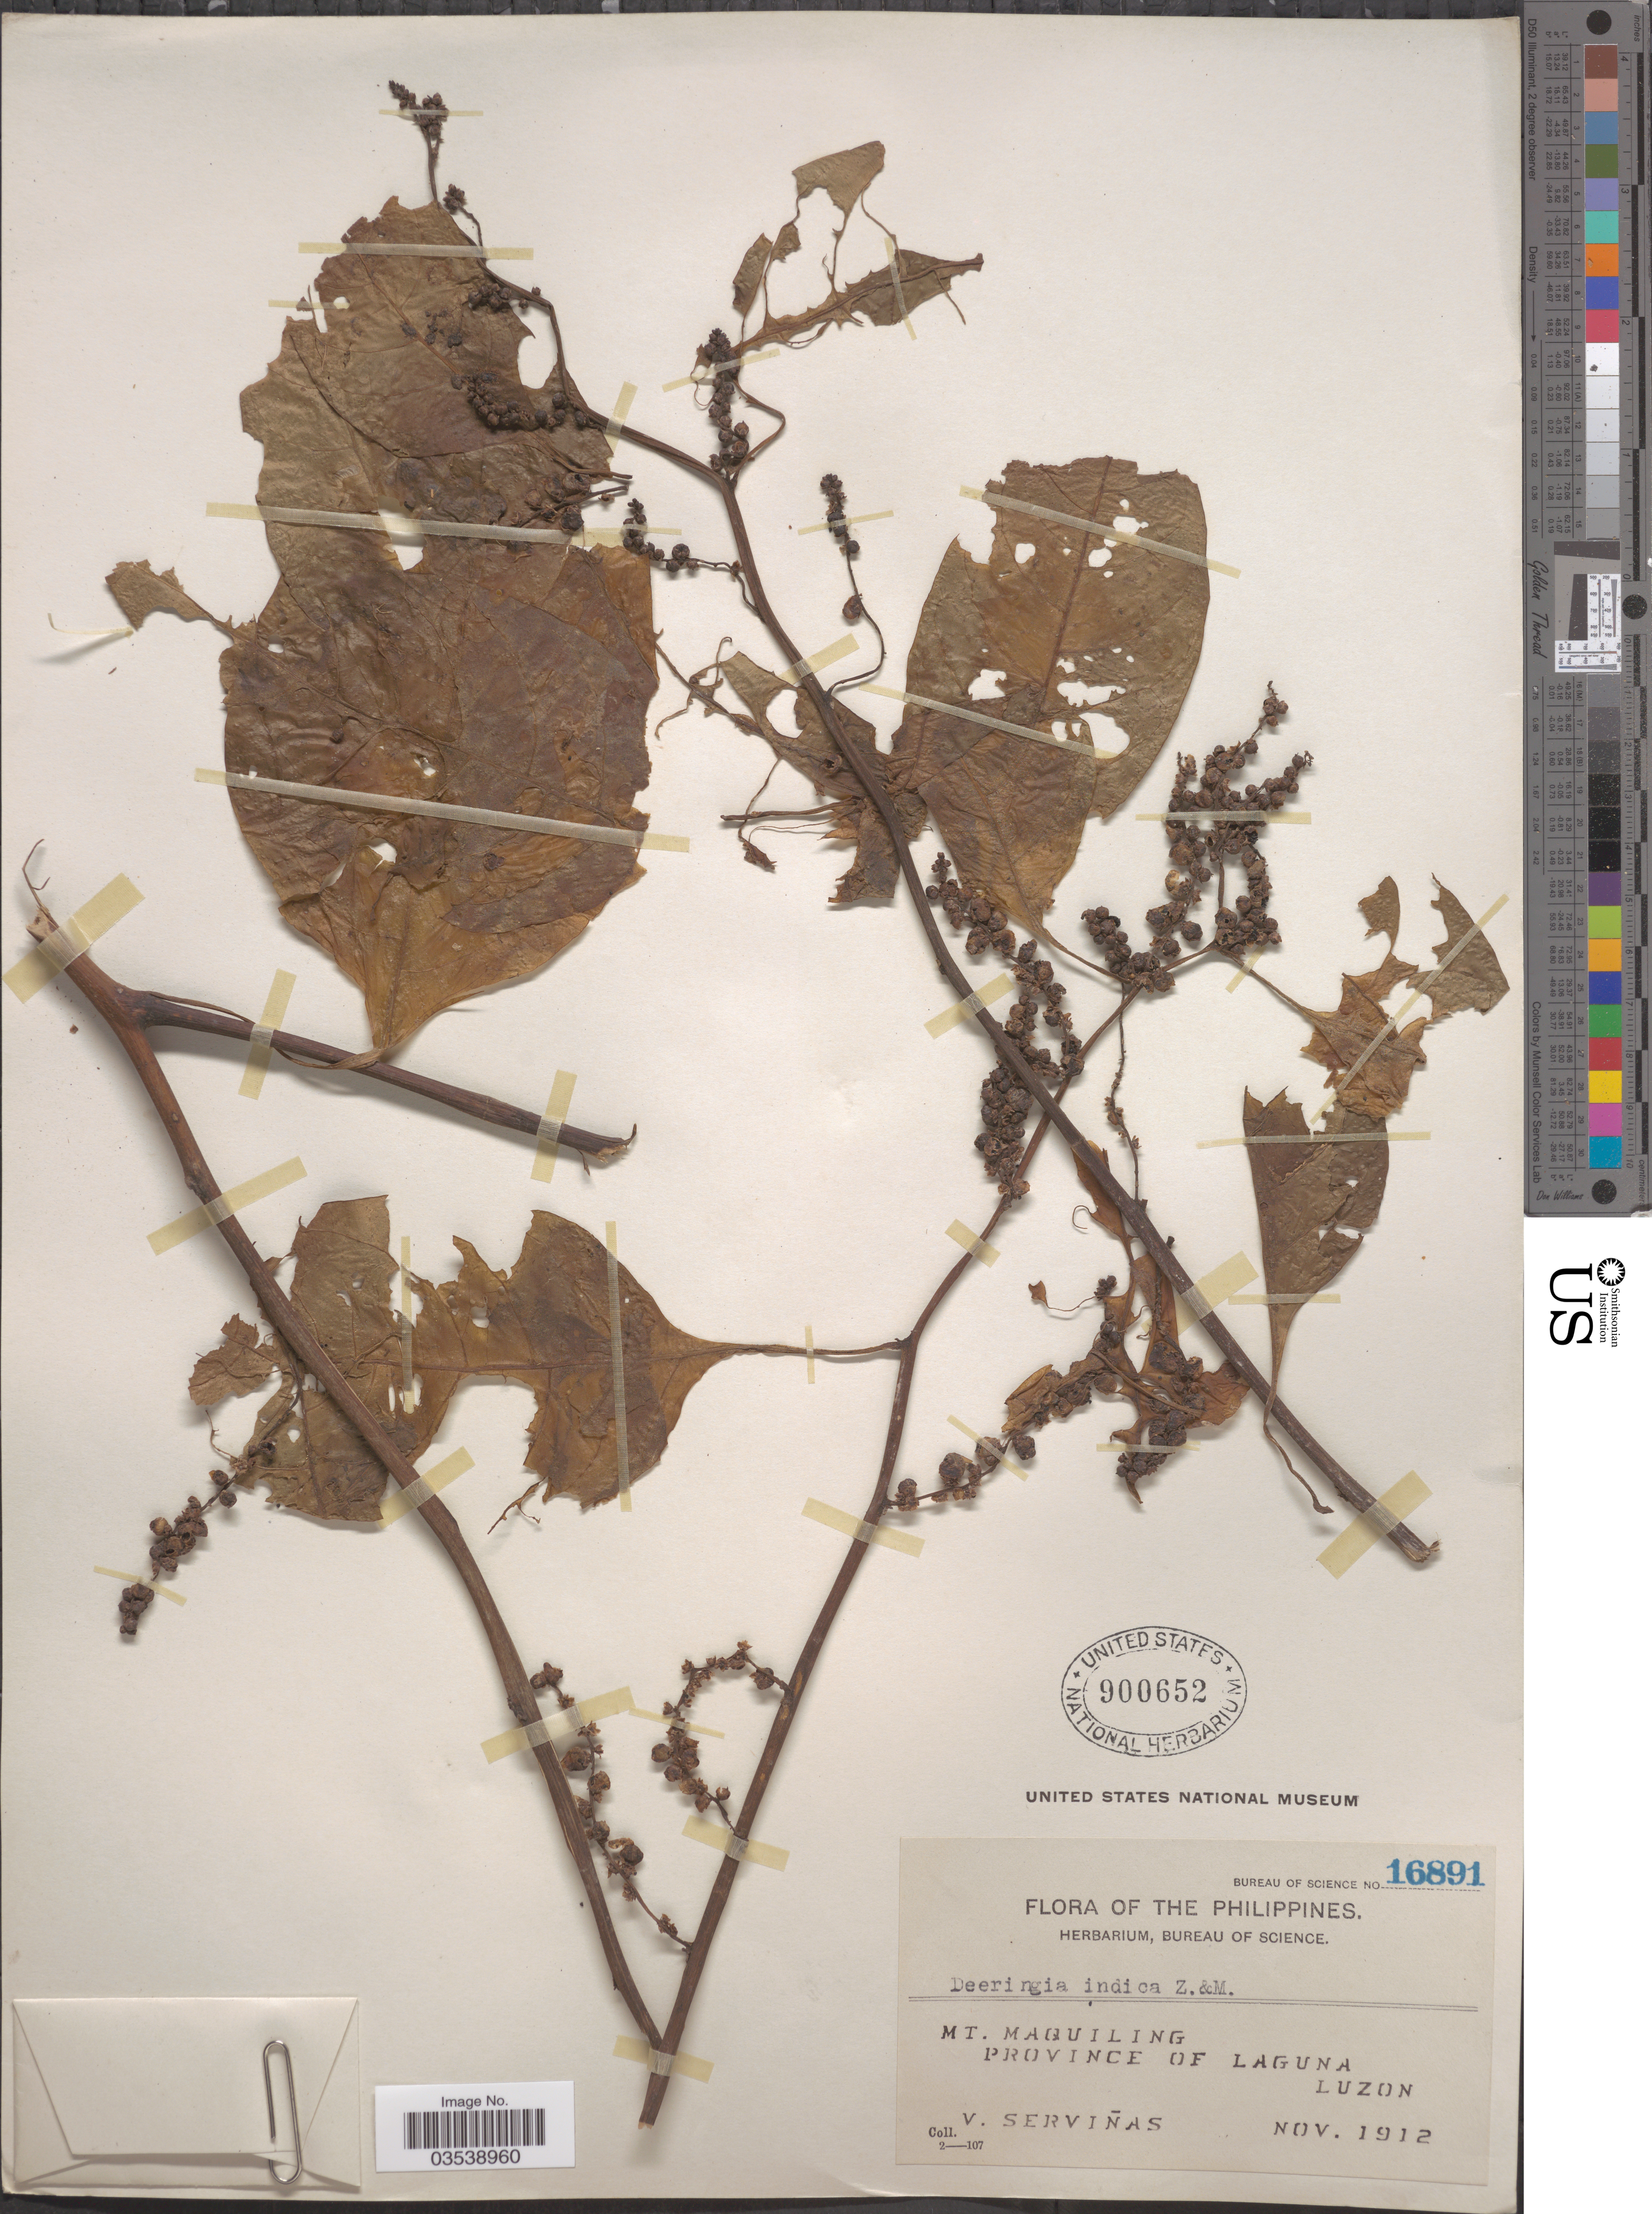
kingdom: Plantae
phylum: Tracheophyta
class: Magnoliopsida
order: Caryophyllales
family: Amaranthaceae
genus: Deeringia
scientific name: Deeringia polysperma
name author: (Roxb.) Moq.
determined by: Strong, Mark T., (BOT), Smithsonian Institution - National Museum of Natural History (UNITED STATES)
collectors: V. Servinas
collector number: Bureau of Science 16891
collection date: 1912-11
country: Philippines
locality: Mt. Maquiling. Province of Laguna. Luzon.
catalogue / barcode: US 900652